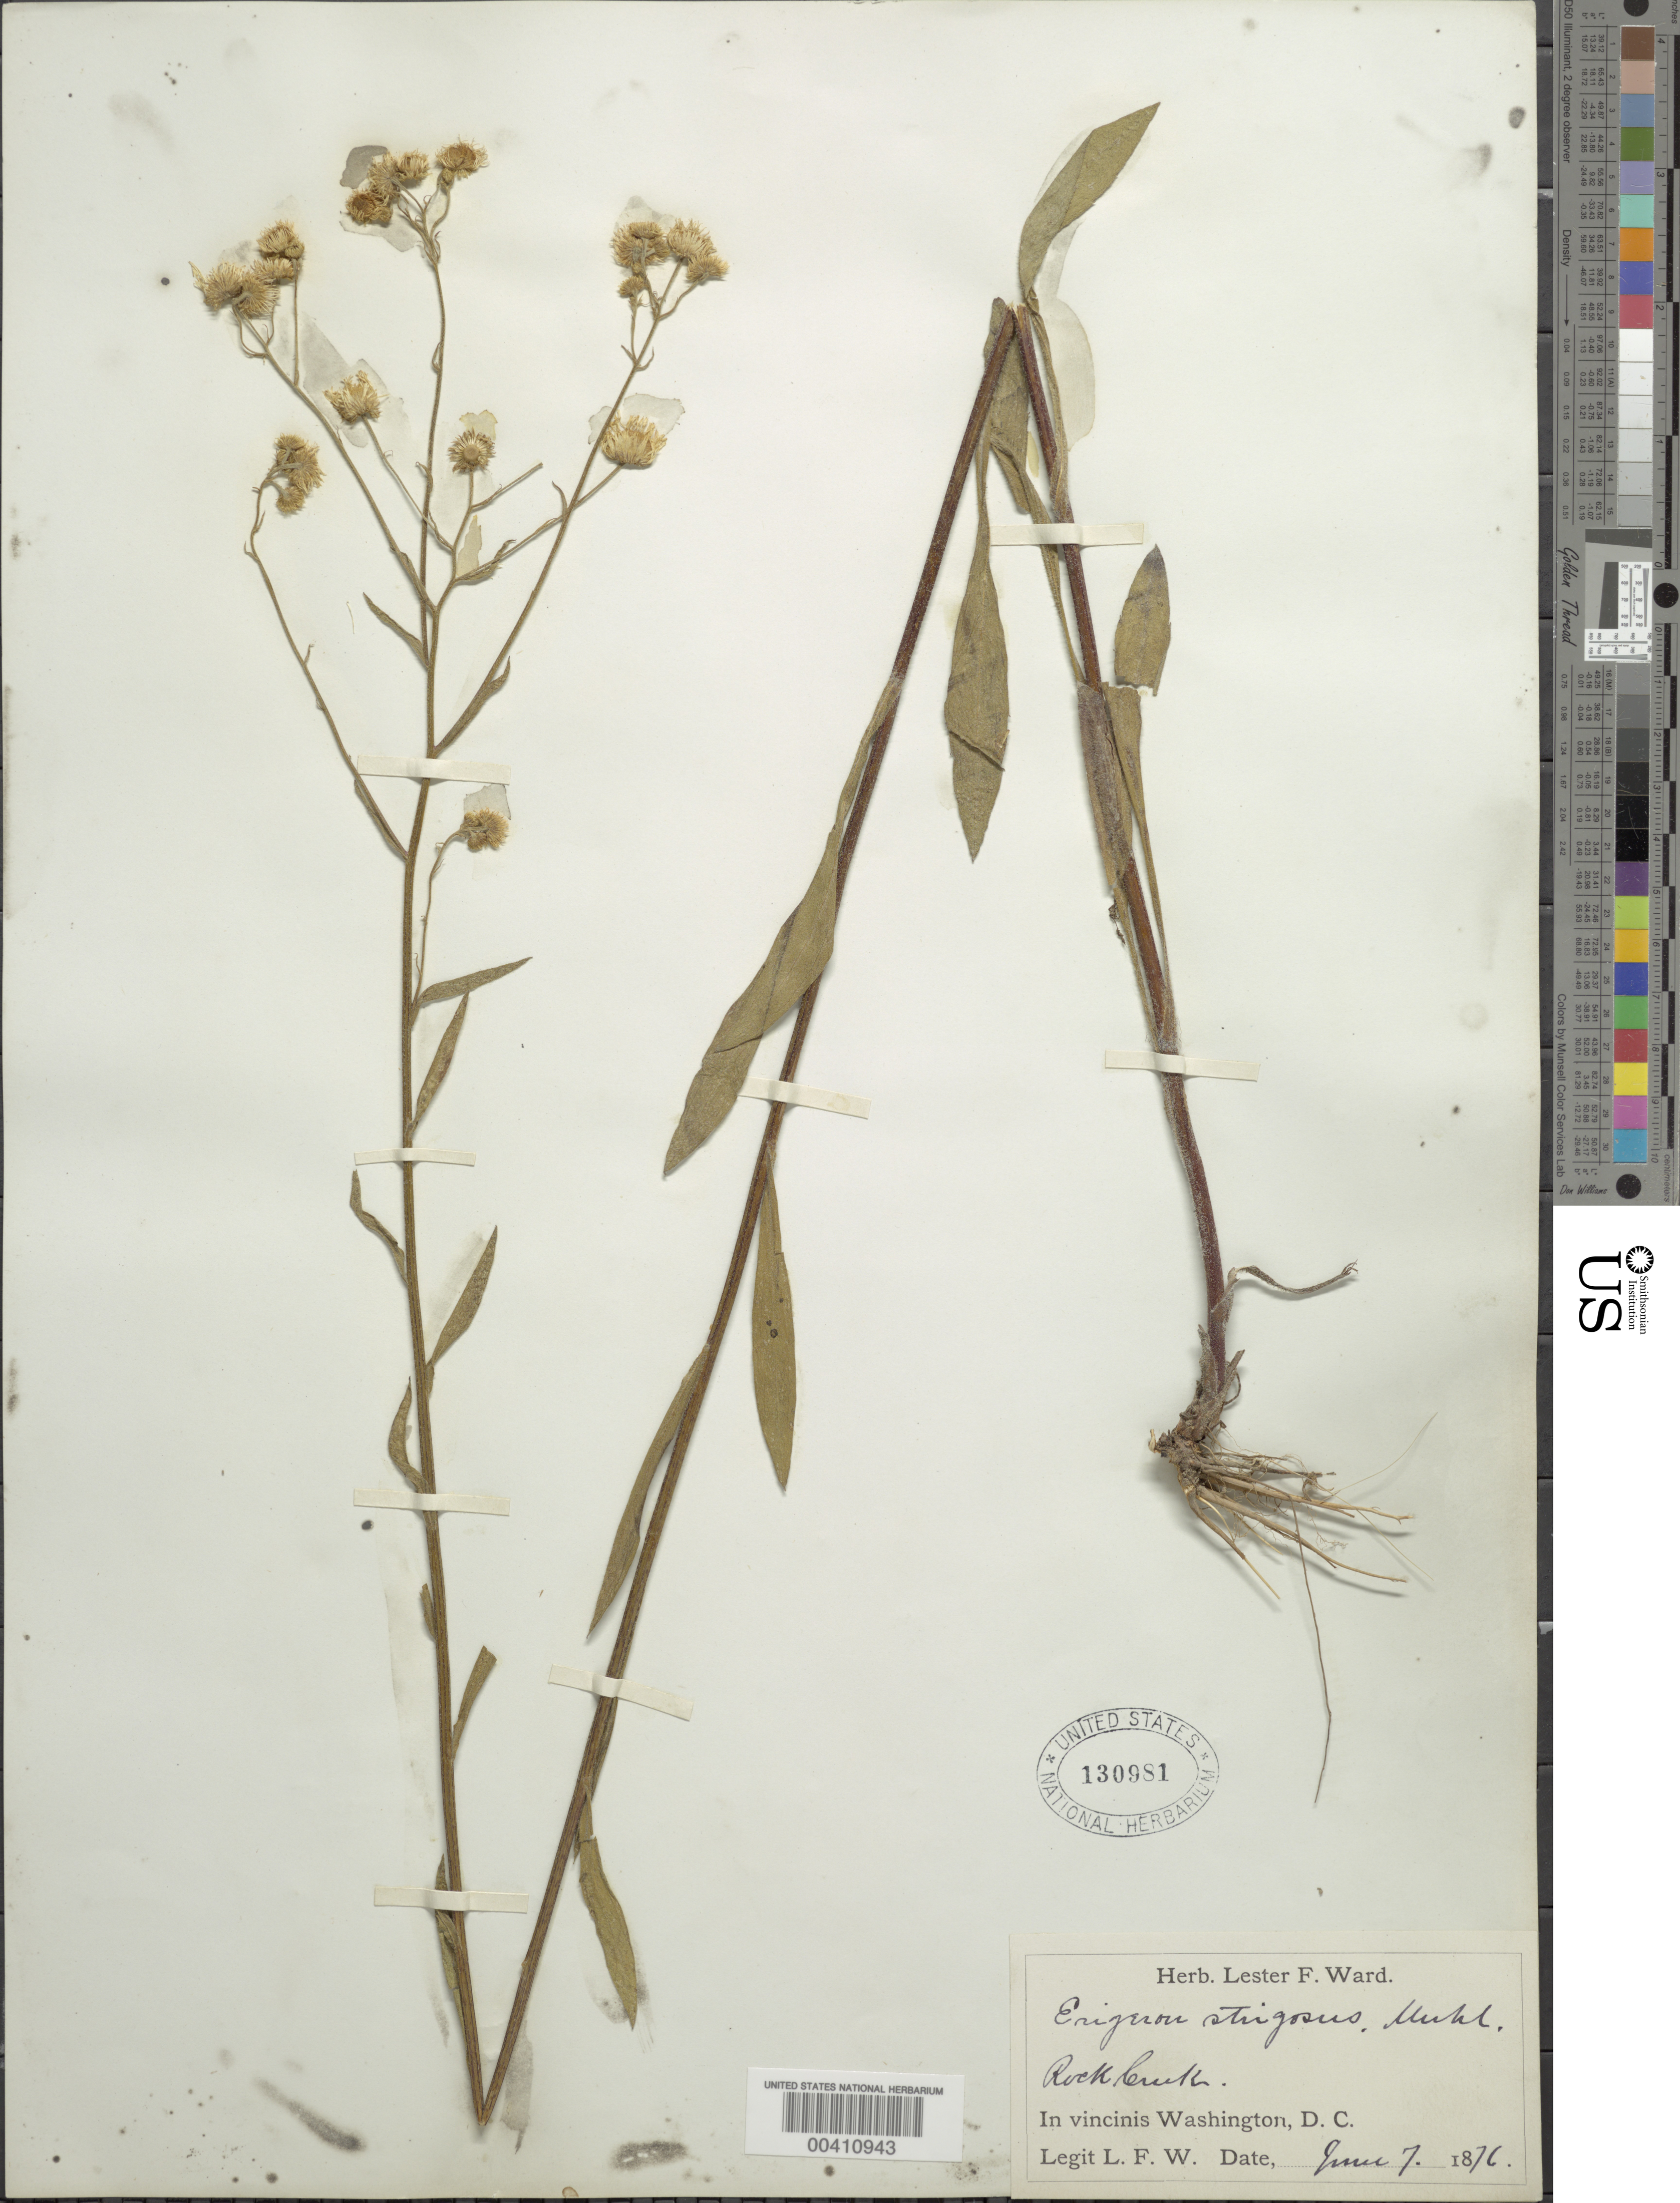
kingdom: Plantae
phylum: Tracheophyta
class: Magnoliopsida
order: Asterales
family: Asteraceae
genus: Erigeron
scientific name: Erigeron strigosus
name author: Muhl. ex Willd.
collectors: L. F. Ward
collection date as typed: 07 Jun 1876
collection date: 1876-06-07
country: United States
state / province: District of Columbia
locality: Rock Creek Rock Creek Park & vicinity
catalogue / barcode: US 130981